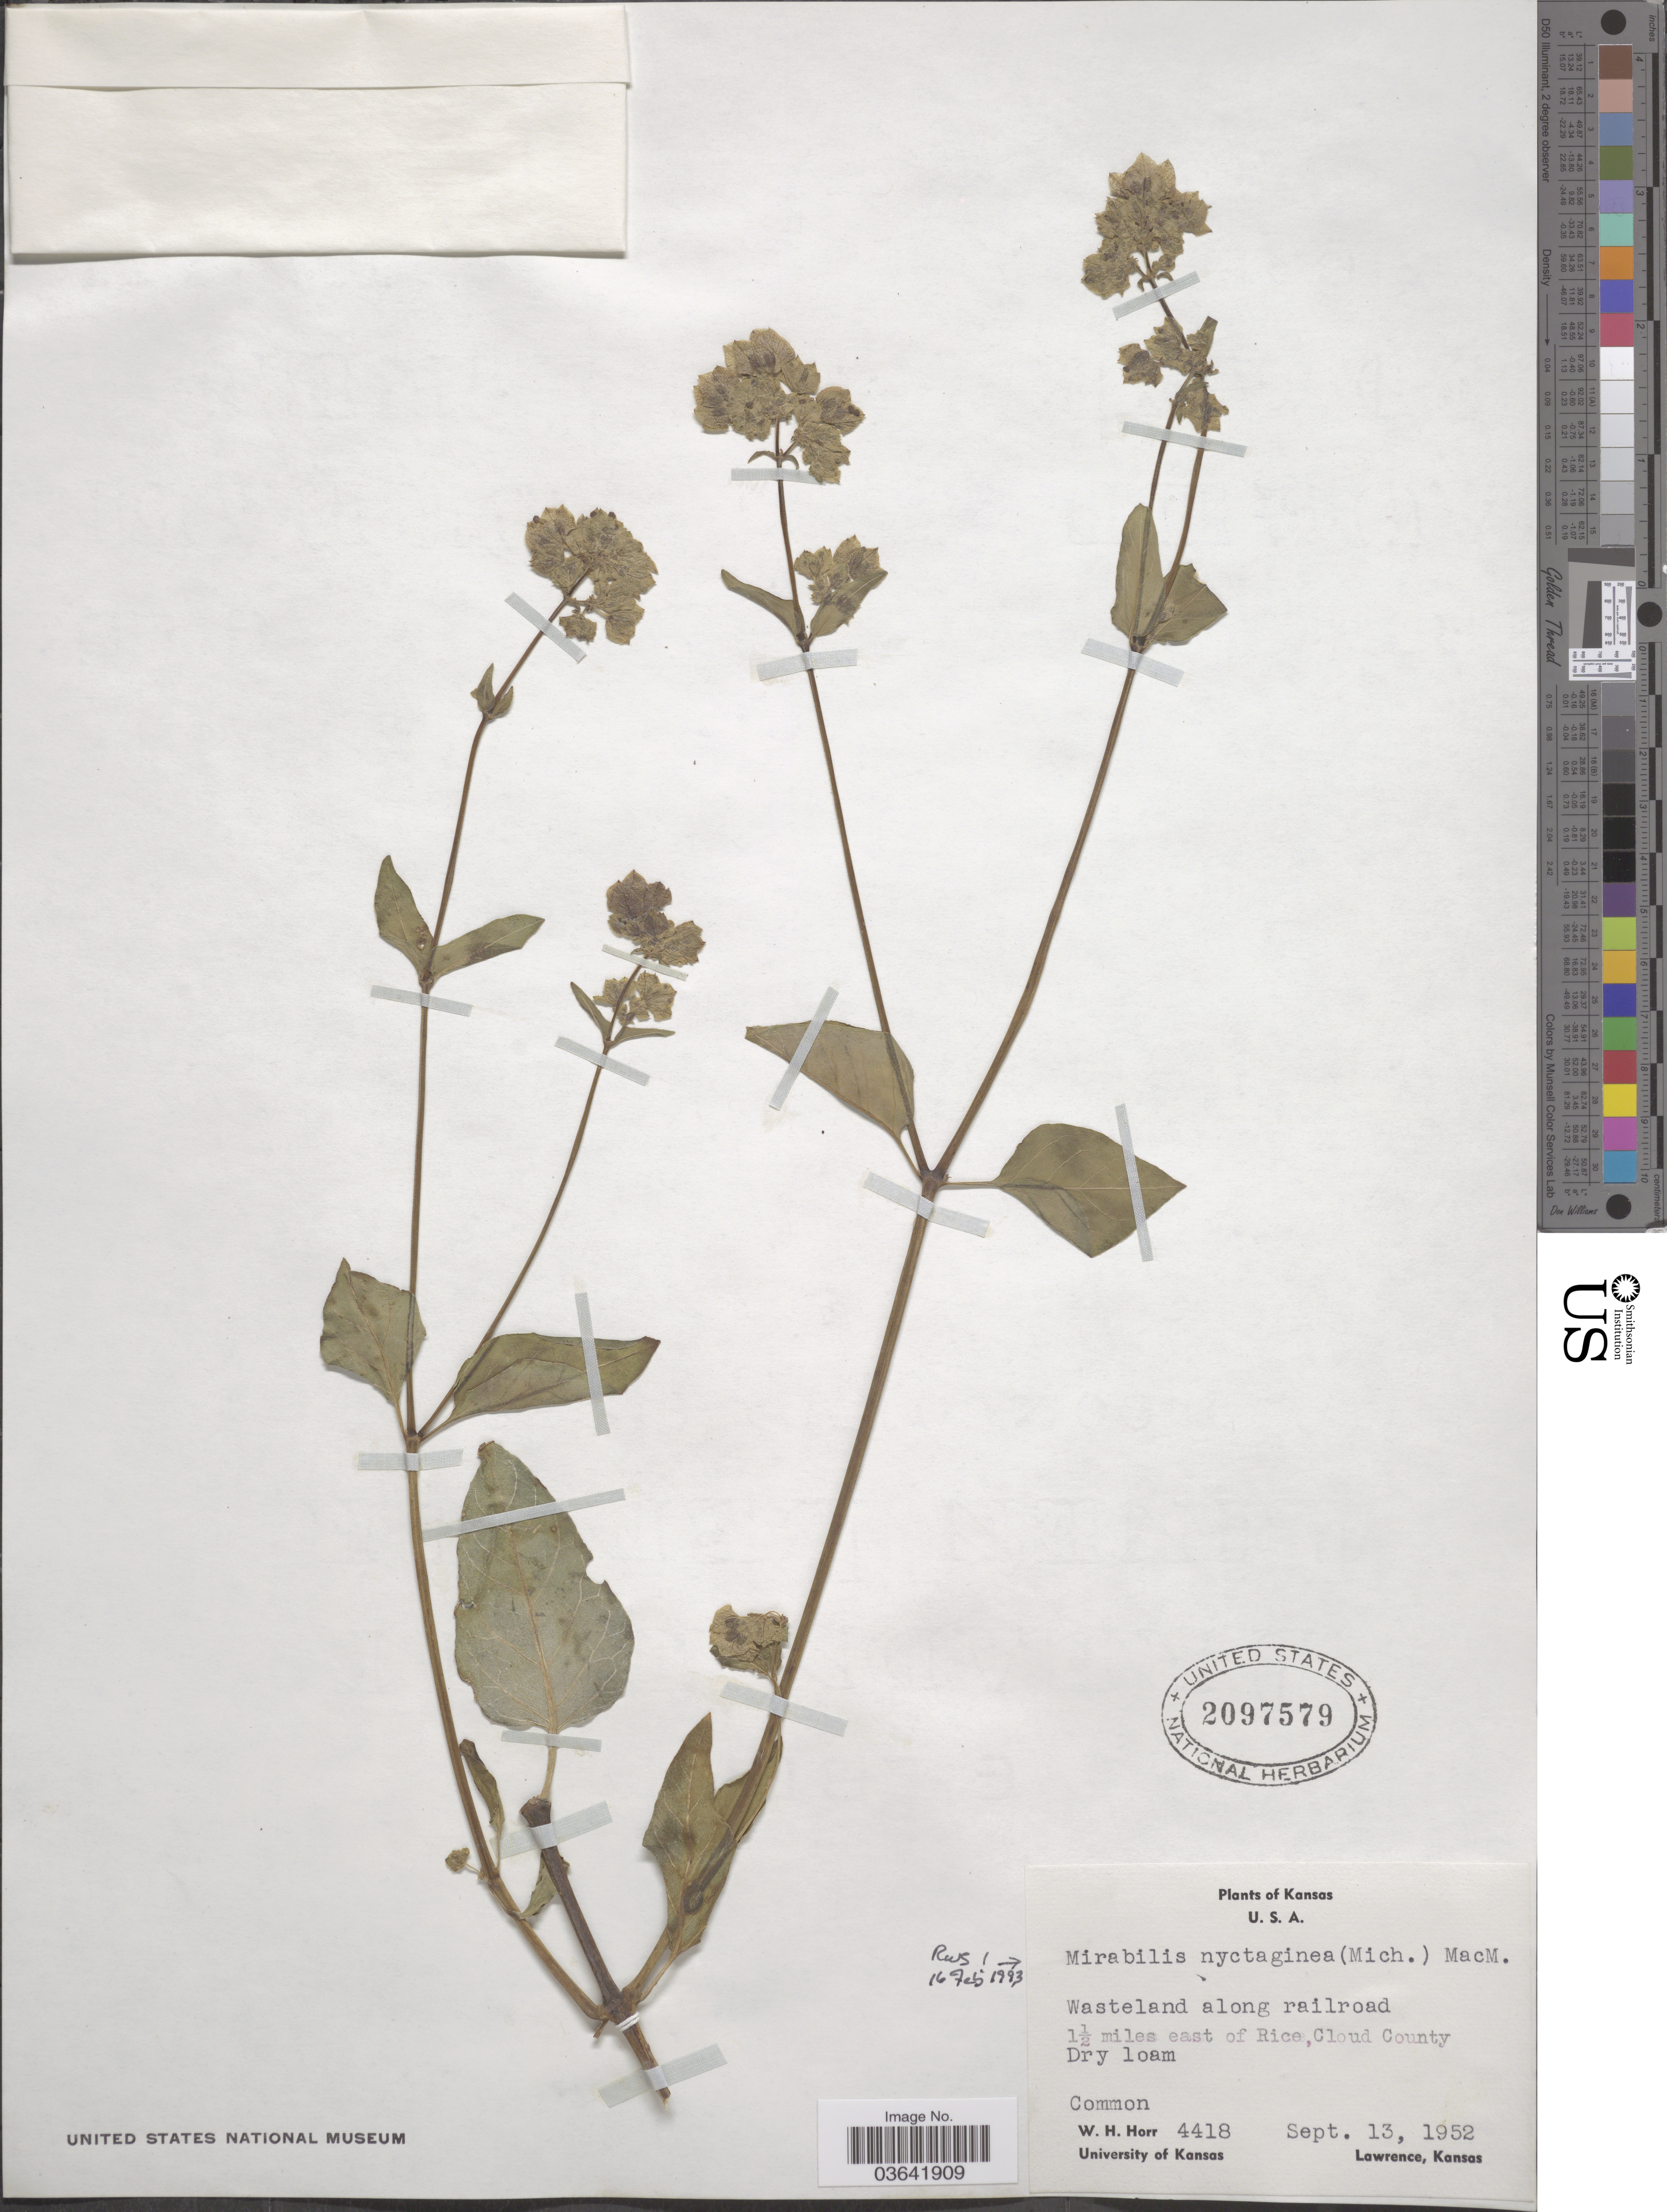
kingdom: Plantae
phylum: Tracheophyta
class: Magnoliopsida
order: Caryophyllales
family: Nyctaginaceae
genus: Mirabilis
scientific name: Mirabilis nyctaginea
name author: (Michx.) MacMill.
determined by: Spellenberg, R.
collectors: W. H. Horr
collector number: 4418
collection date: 1952-09-13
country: United States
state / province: Kansas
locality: U. S. A. Wasteland along railroad 1½ miles east of Rice, Cloud County.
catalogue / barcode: US 2097579